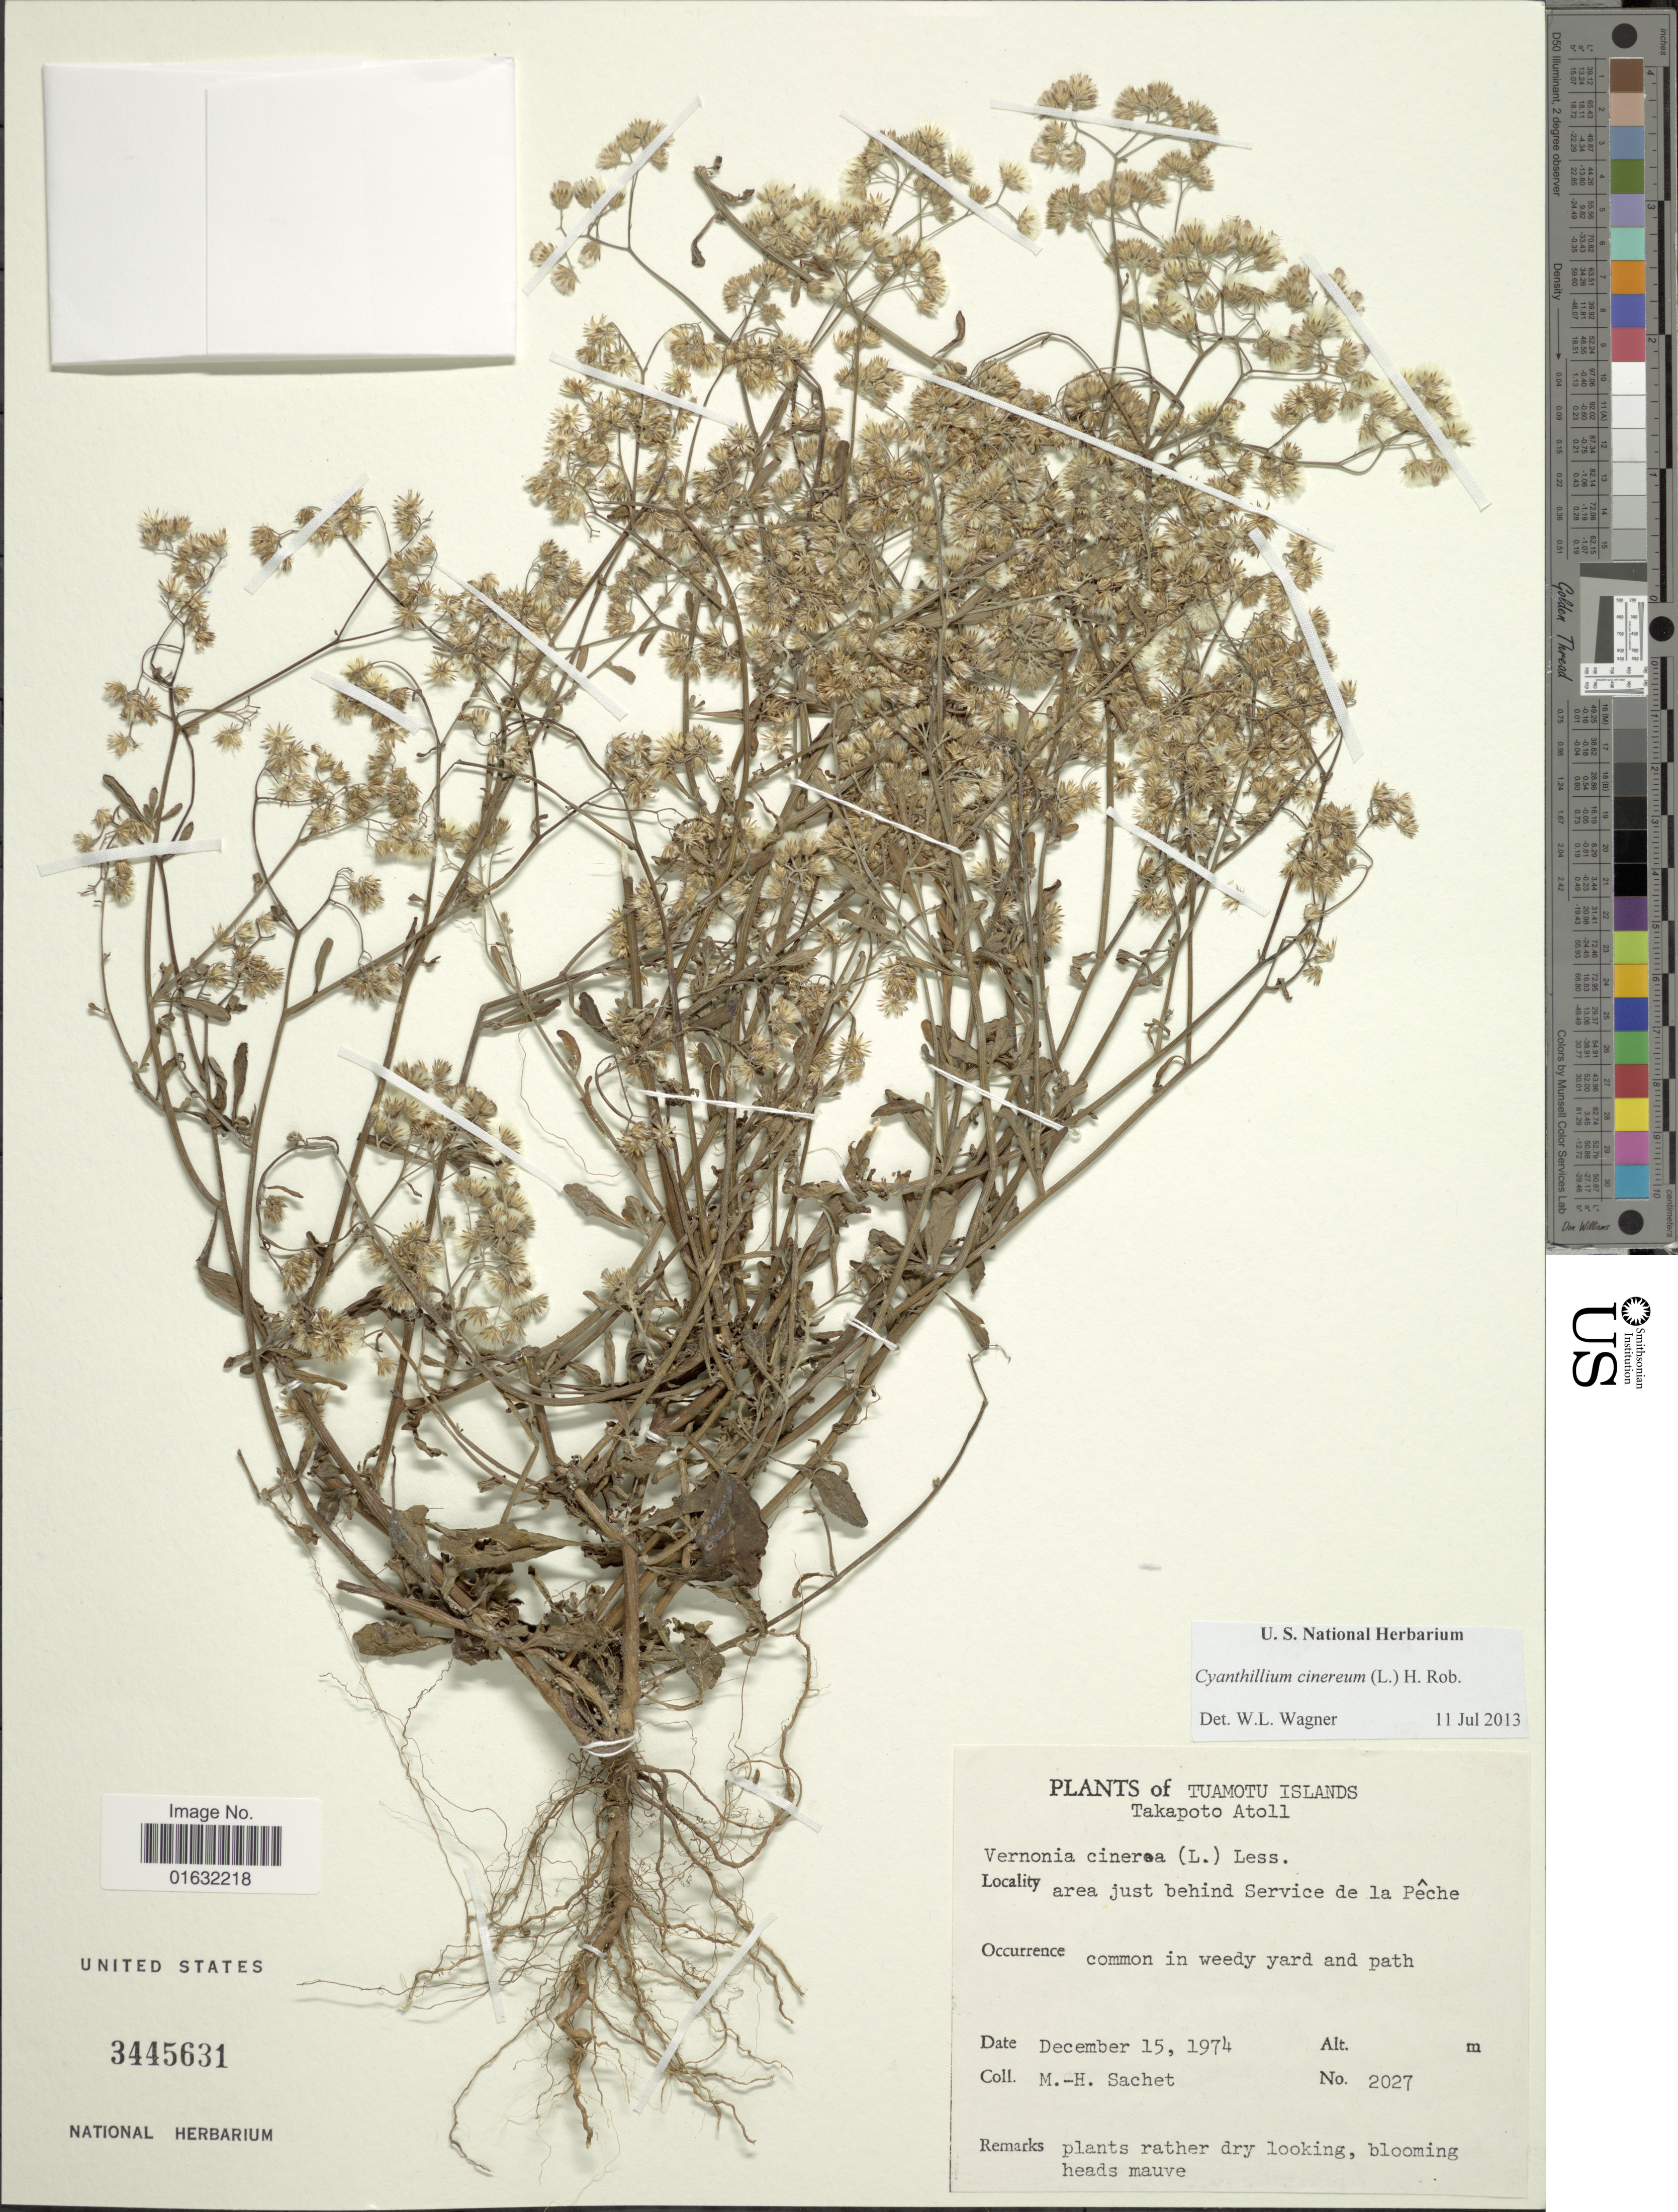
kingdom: Plantae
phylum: Tracheophyta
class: Magnoliopsida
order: Asterales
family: Asteraceae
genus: Cyanthillium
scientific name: Cyanthillium cinereum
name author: (L.) H. Rob.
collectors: M.-H. Sachet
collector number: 2027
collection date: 1974-12-15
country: French Polynesia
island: Takapoto Atoll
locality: Tuamotu Islands, Takapoto Atoll, area just behind Service de la Peche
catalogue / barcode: US 3445631